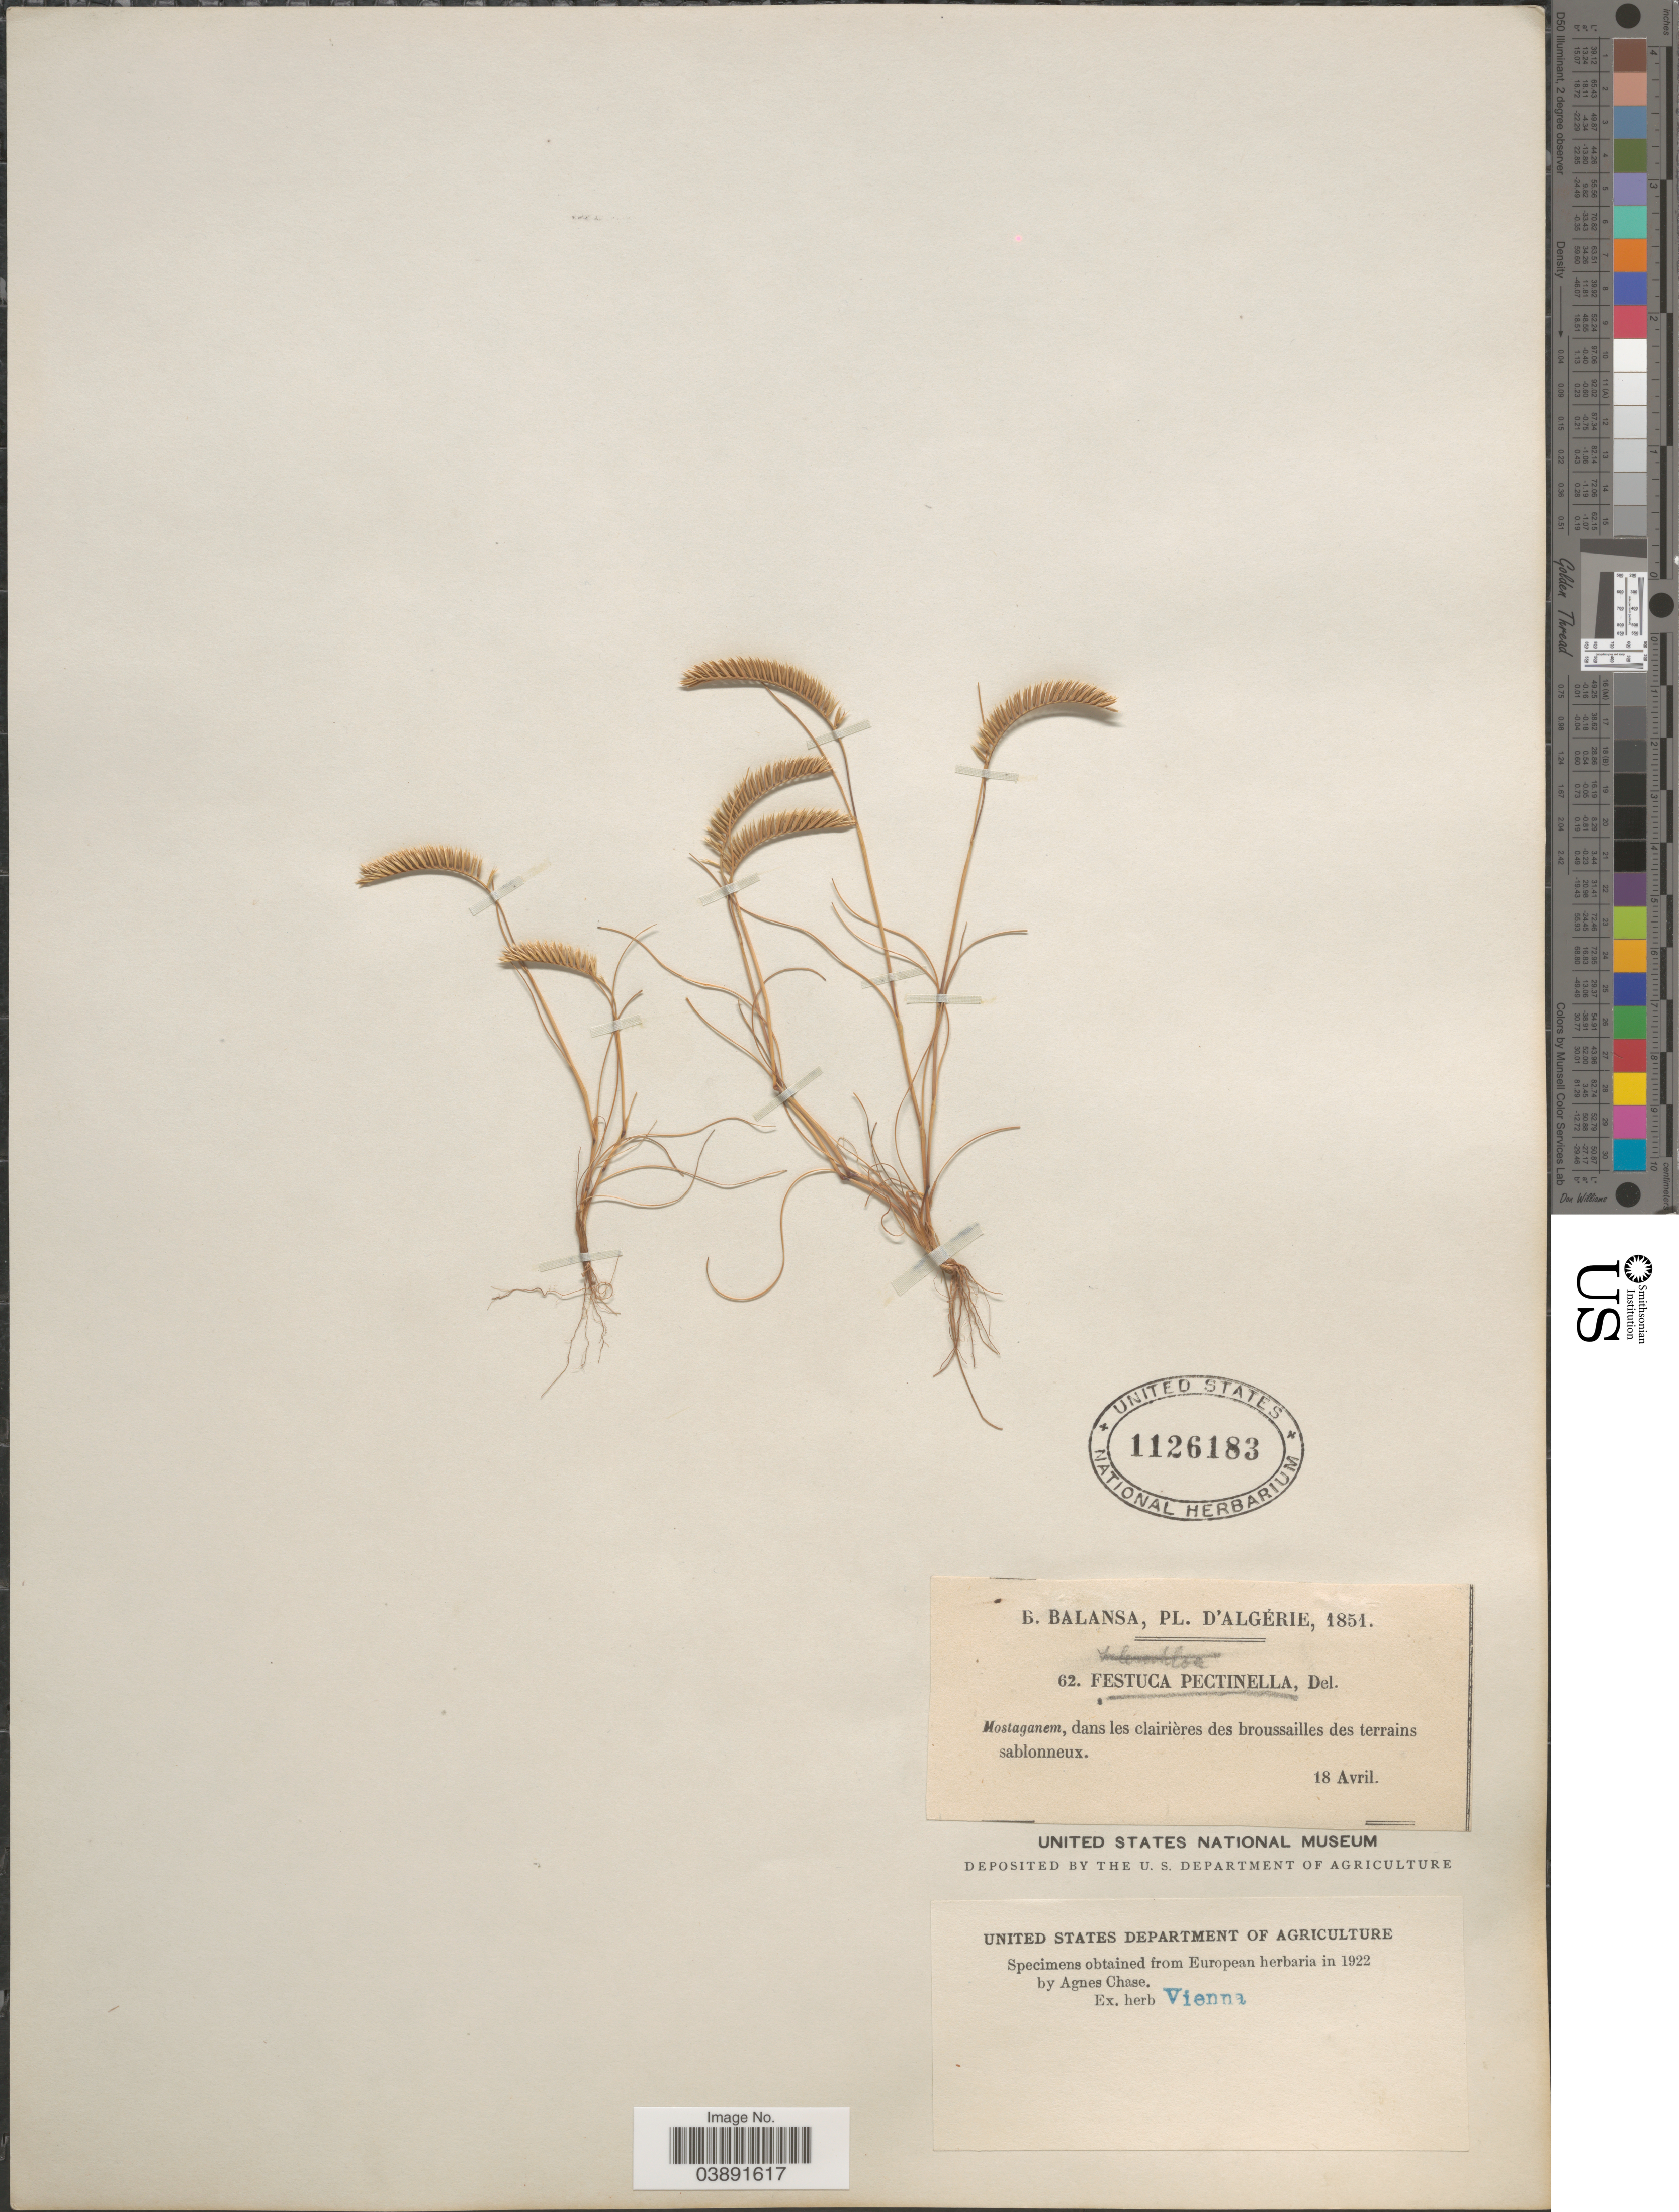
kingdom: Plantae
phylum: Tracheophyta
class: Liliopsida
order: Poales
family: Poaceae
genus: Festuca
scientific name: Festuca pectinella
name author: Delile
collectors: B. Balansa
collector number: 62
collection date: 1851-04-18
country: Algeria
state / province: Mostaganem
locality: Dans les clairières des broussailles des terrains sablonneux.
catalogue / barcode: US 1126183